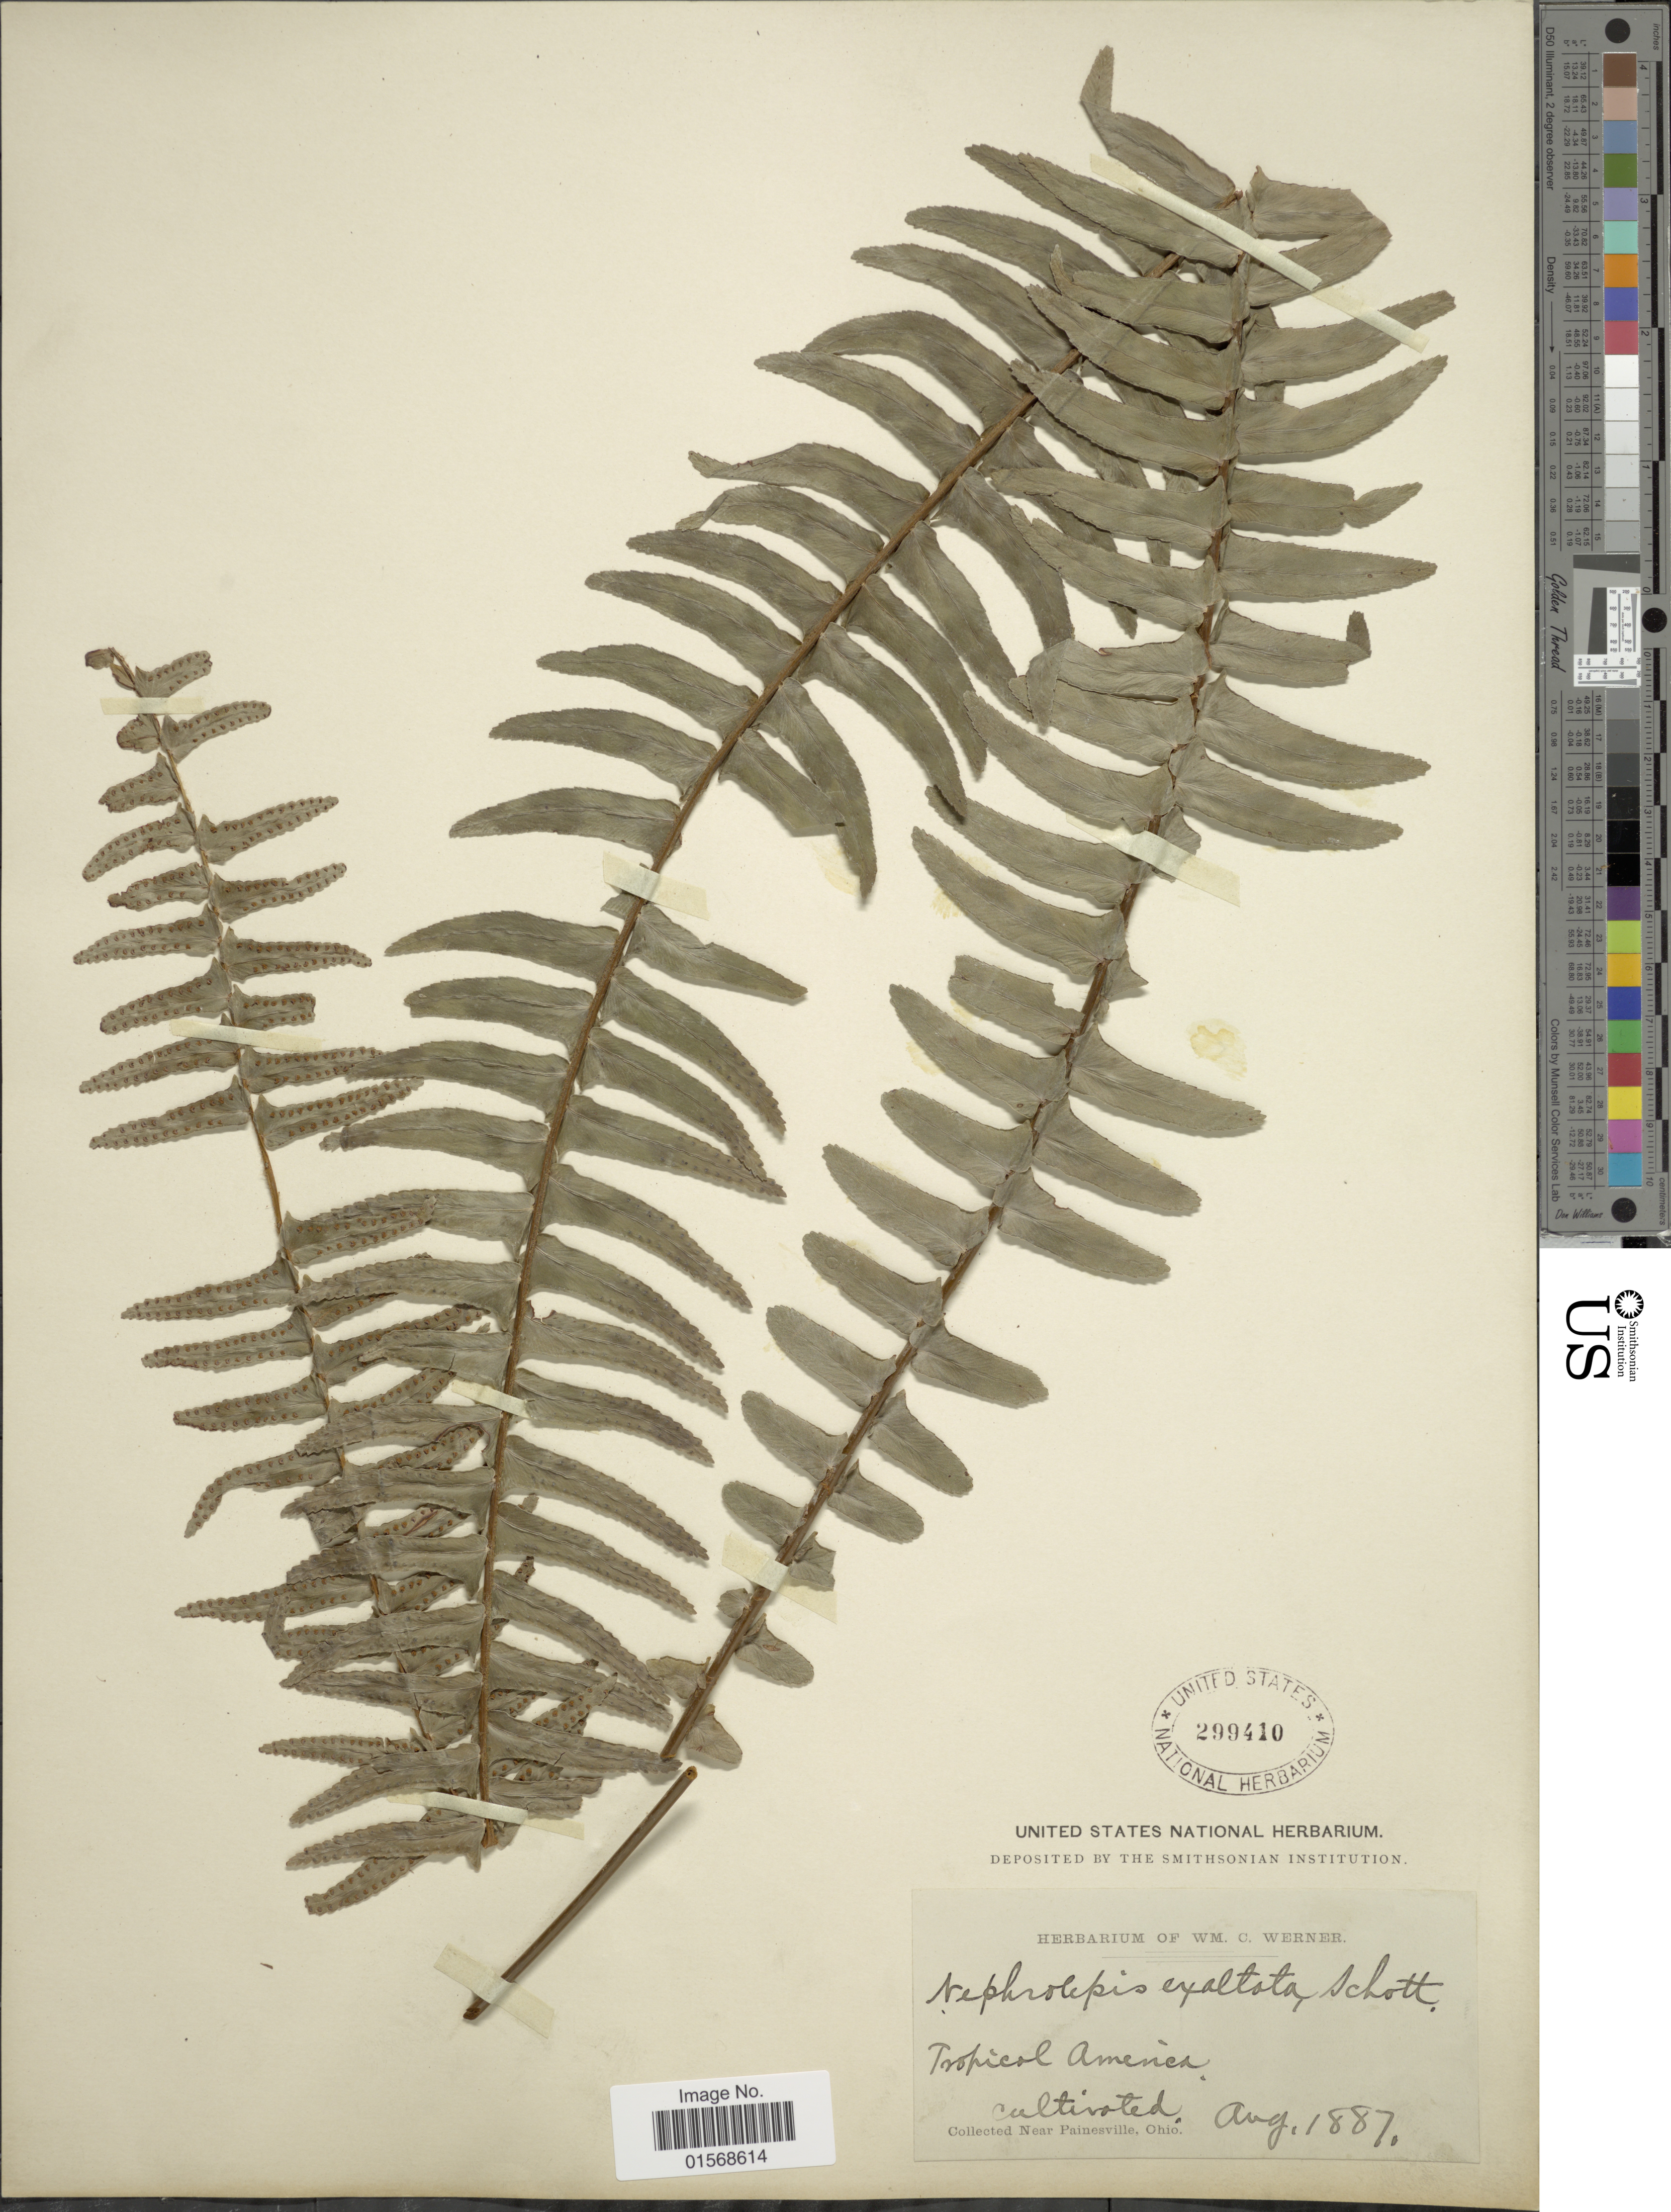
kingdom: Plantae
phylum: Tracheophyta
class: Polypodiopsida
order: Polypodiales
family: Nephrolepidaceae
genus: Nephrolepis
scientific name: Nephrolepis 'Bostoniensis typical'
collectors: ex herb. Wm. C. Werner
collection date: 1887-08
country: United States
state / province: Ohio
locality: Near Painesville, Ohio.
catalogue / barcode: US 299410